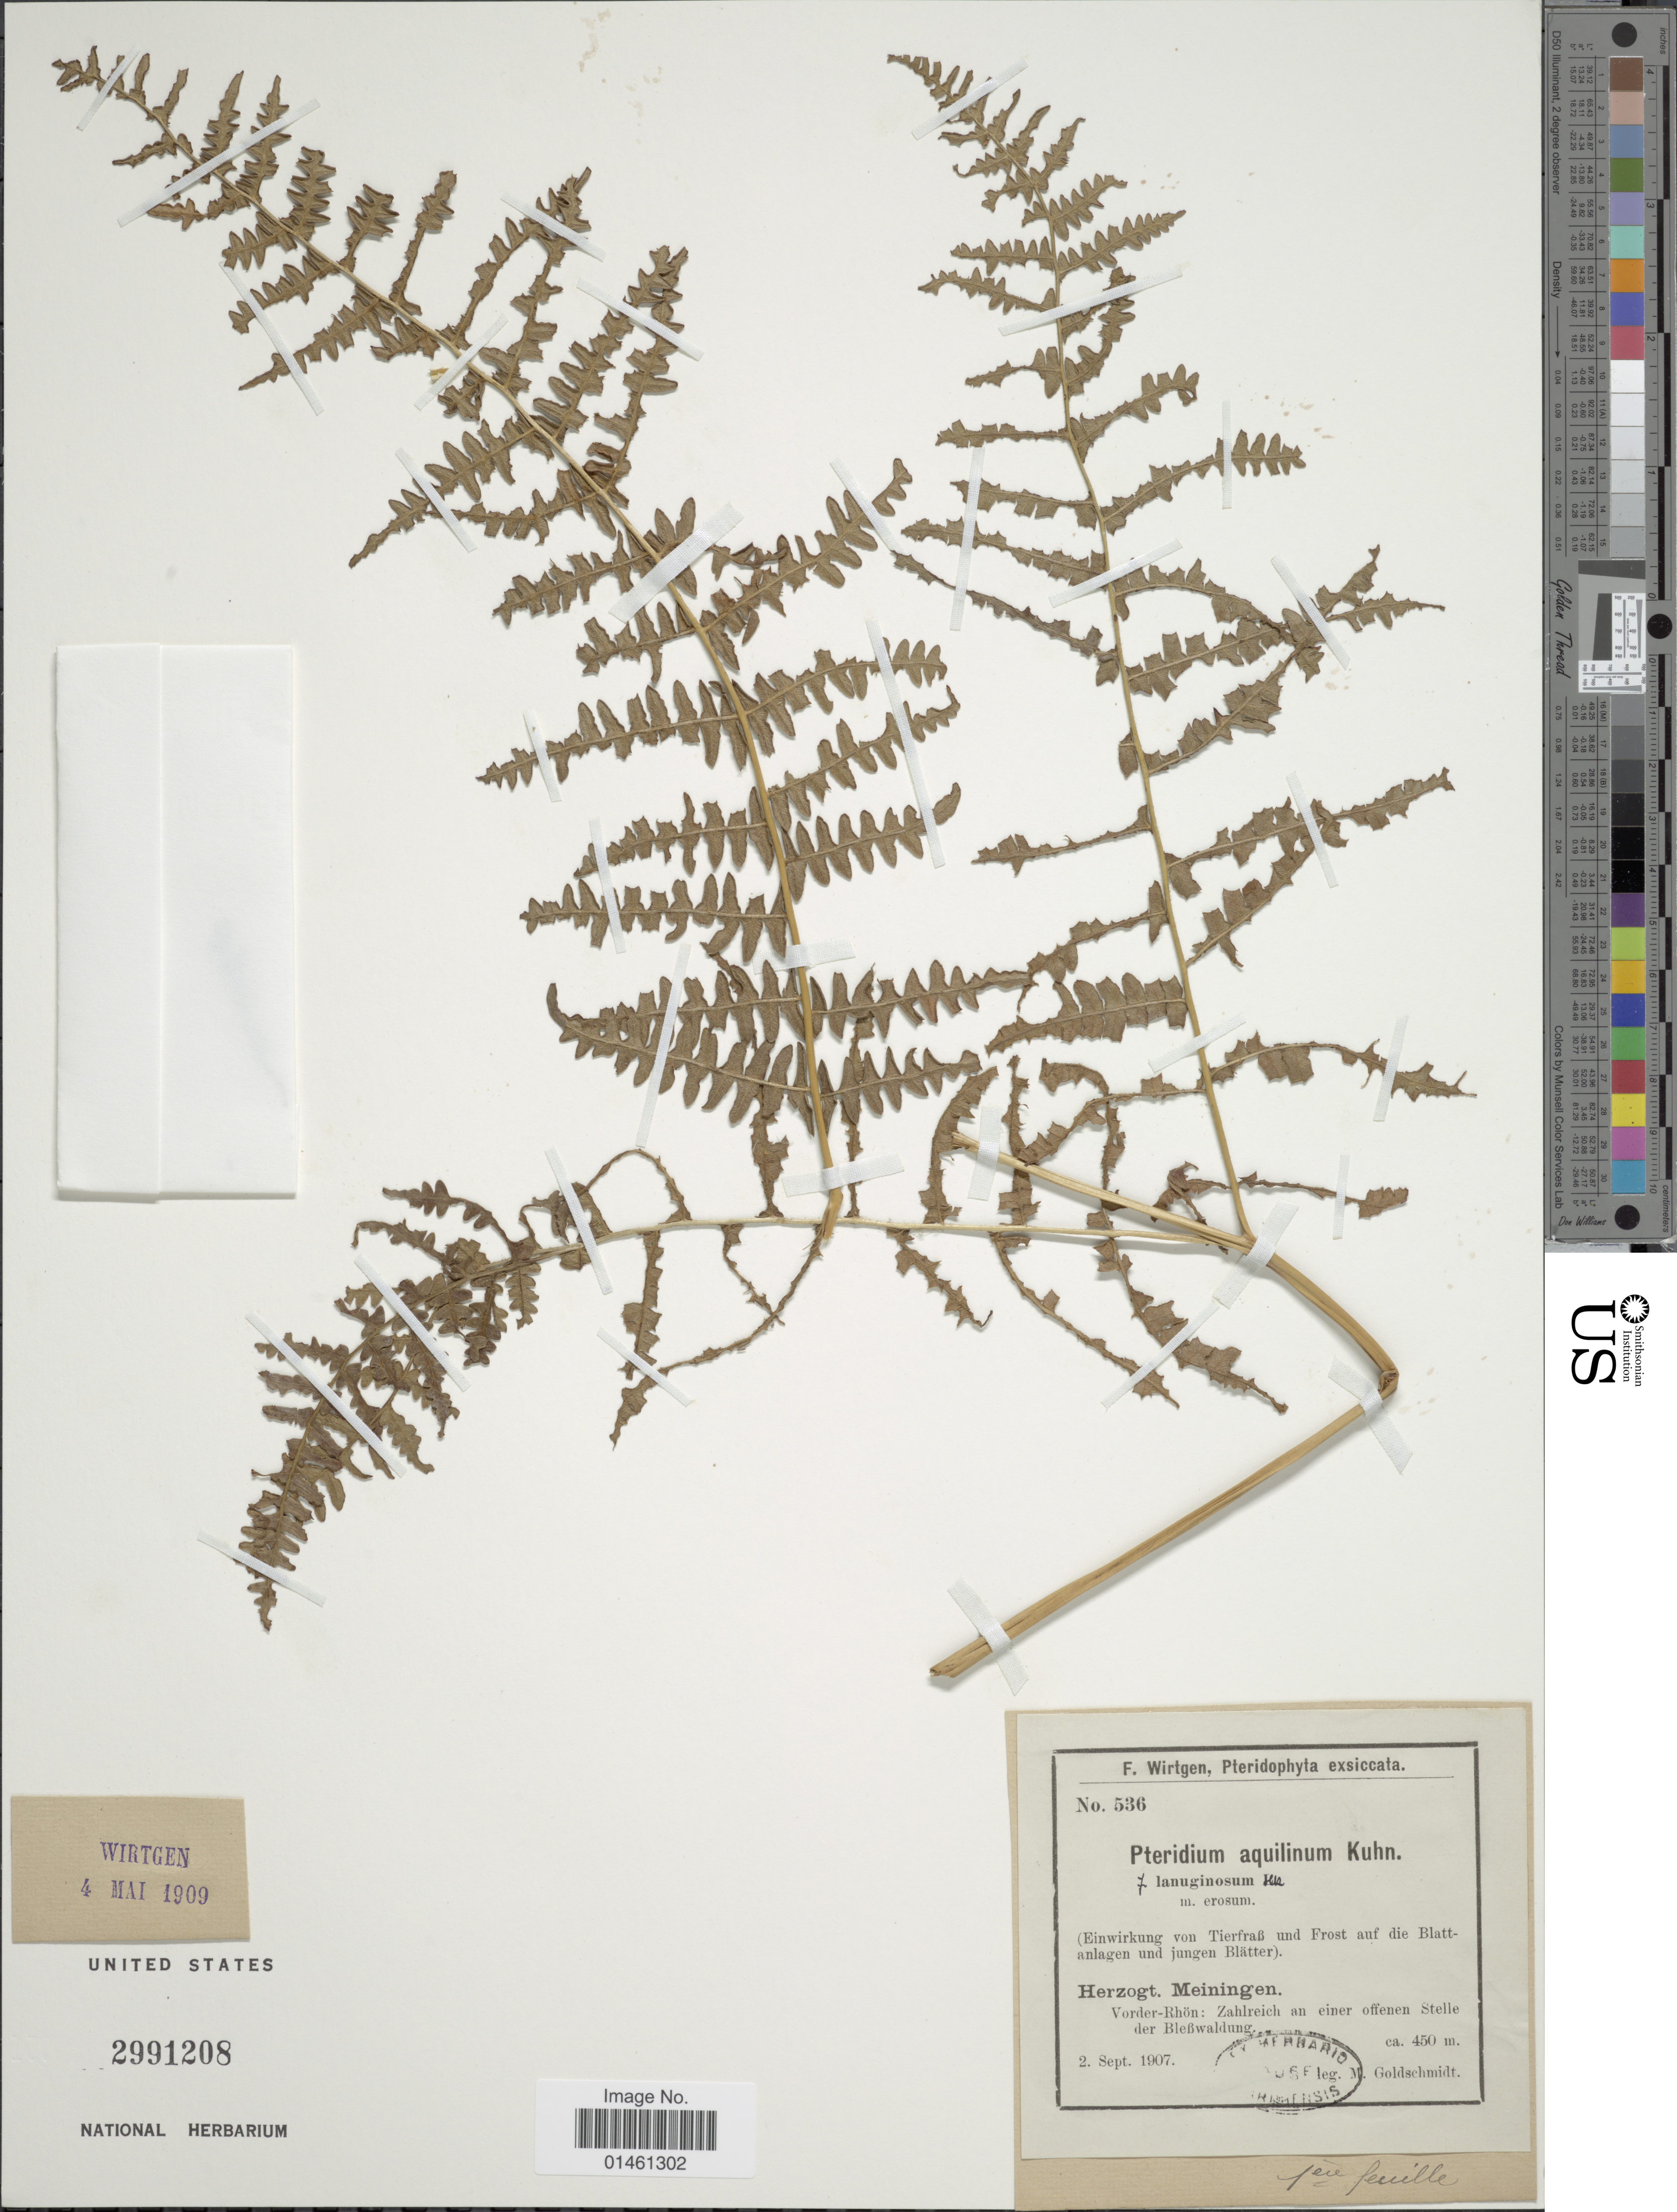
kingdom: Plantae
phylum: Tracheophyta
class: Polypodiopsida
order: Polypodiales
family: Dennstaedtiaceae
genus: Pteridium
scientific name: Pteridium aquilinum var. typicum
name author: R.M. Tryon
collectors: M. Goldschmidt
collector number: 536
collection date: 1907-09-02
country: Germany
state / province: Thuringia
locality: Hrezogt. Meinigen, Vorder-Rhon: Zahlreich an einer offenen Stelle der Blebwaldung [interpreted]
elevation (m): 450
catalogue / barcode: US 2991208